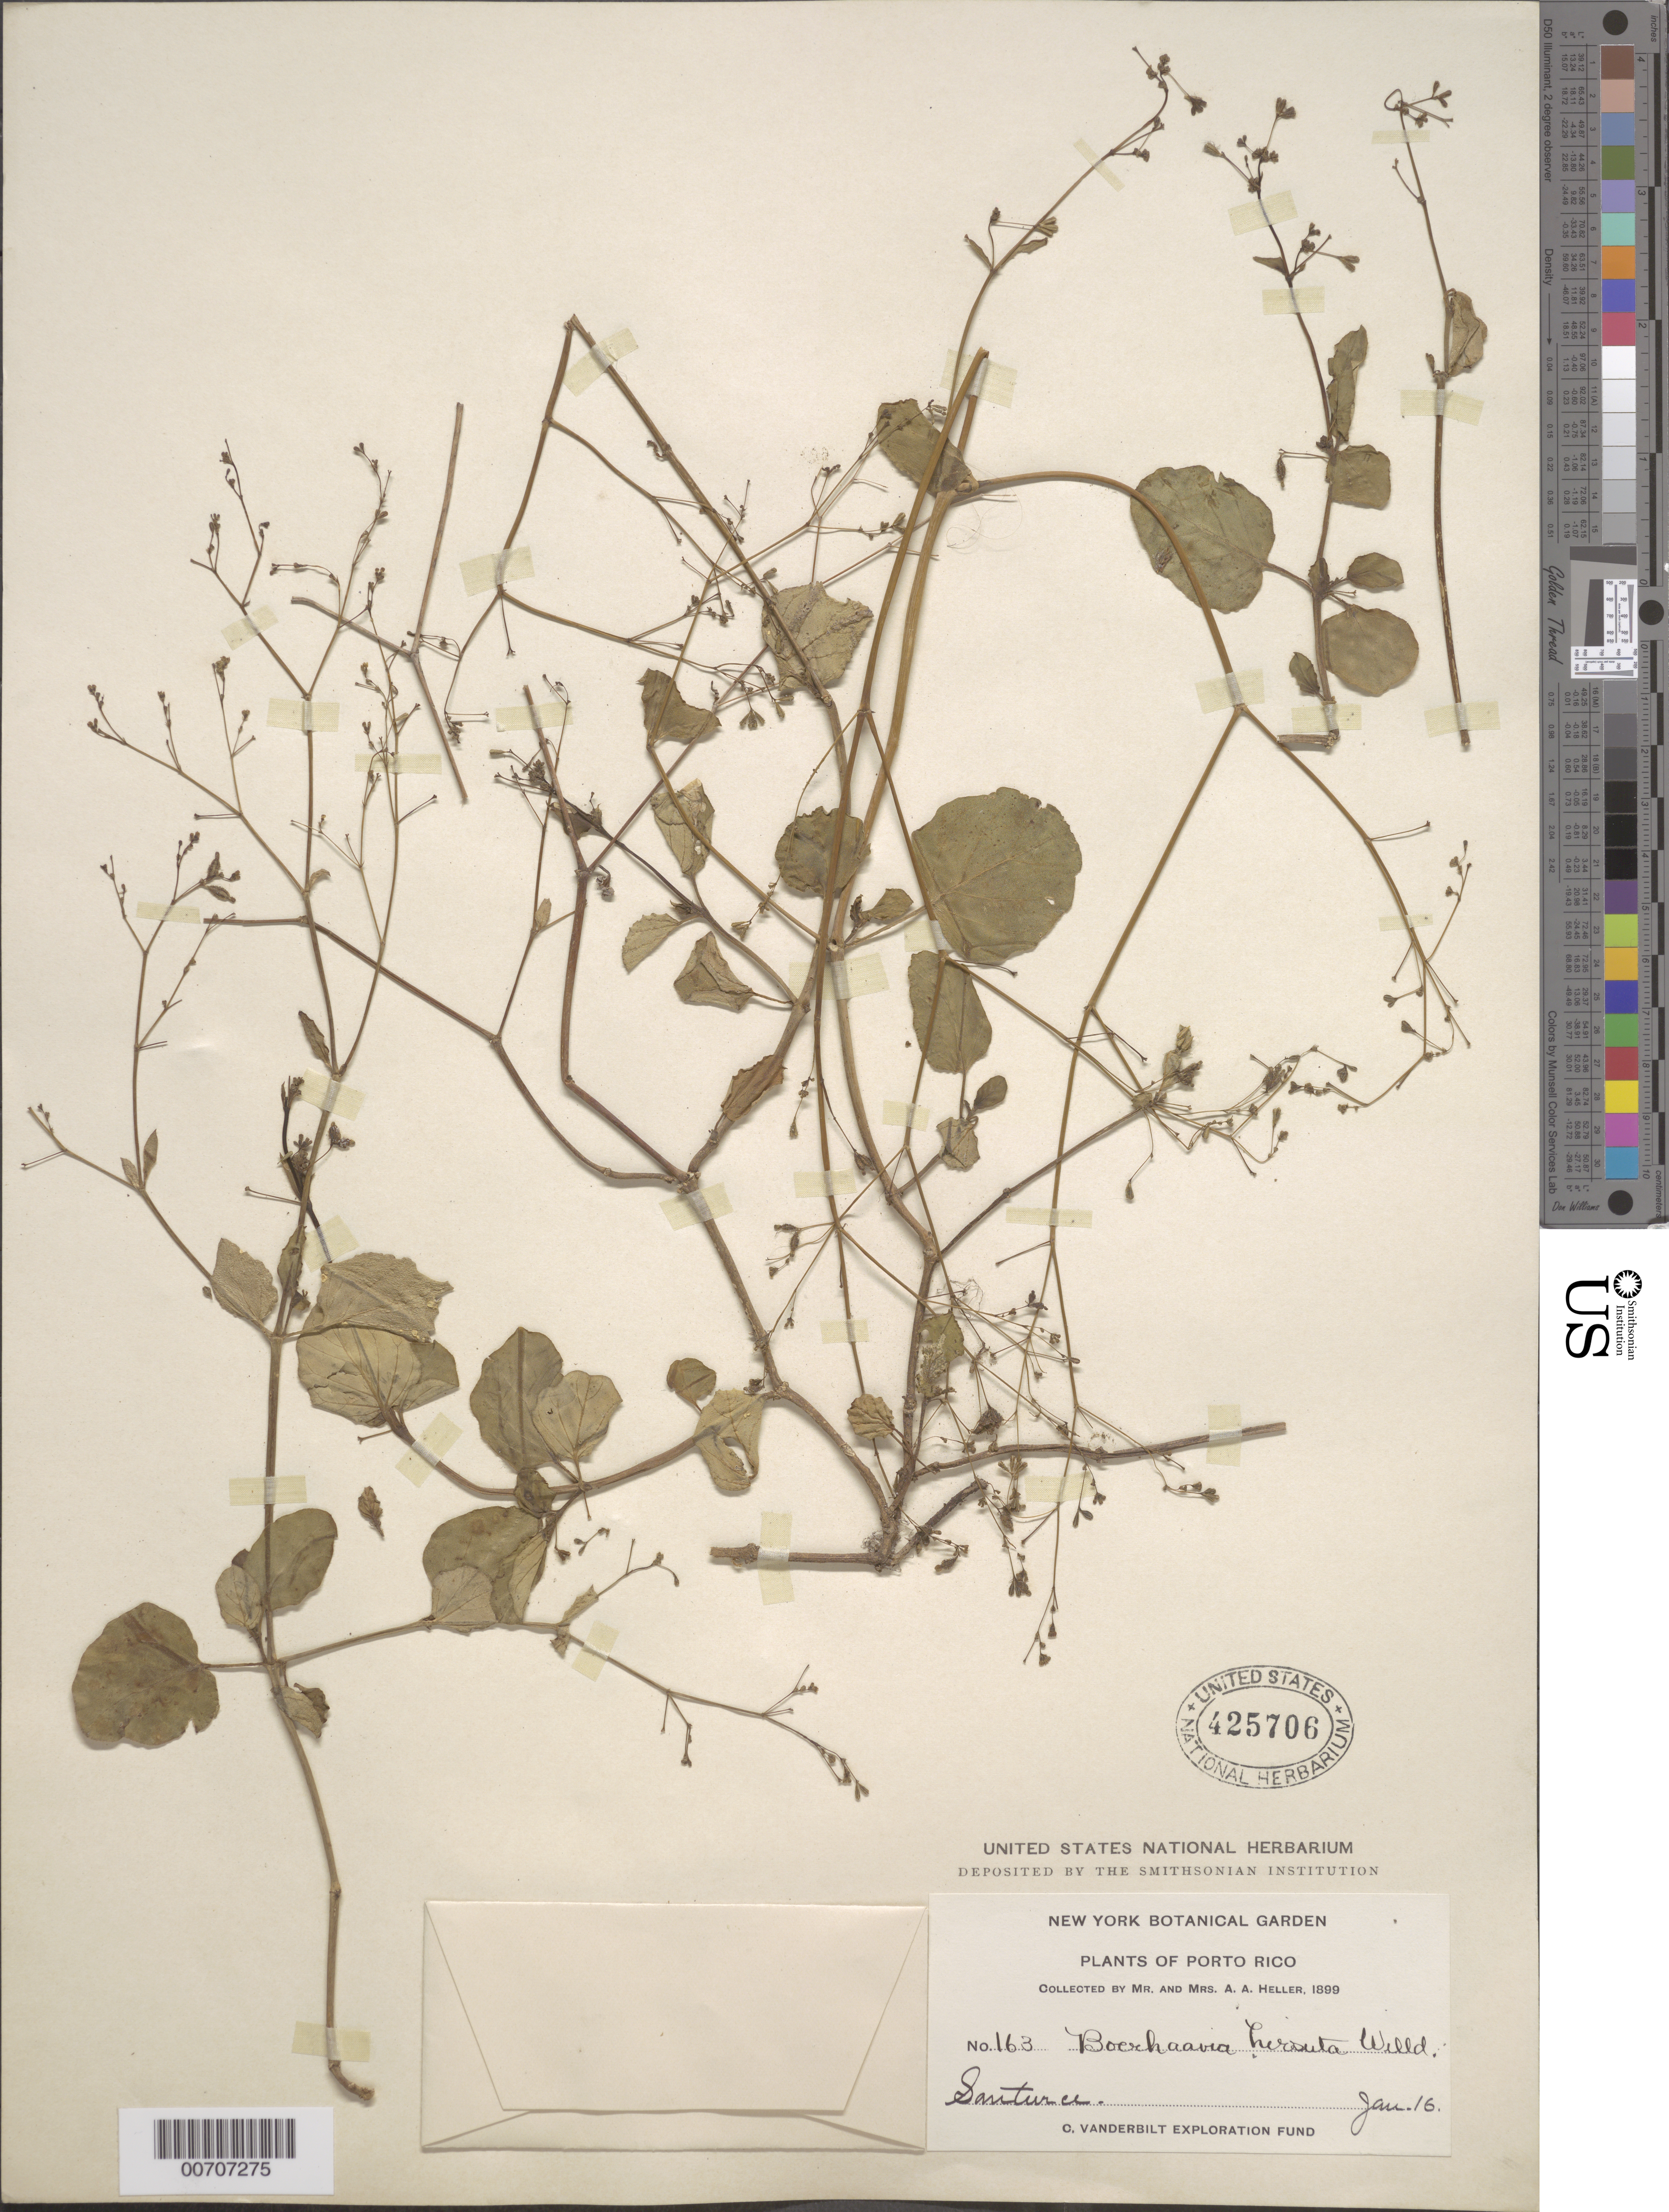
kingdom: Plantae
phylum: Tracheophyta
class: Magnoliopsida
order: Caryophyllales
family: Nyctaginaceae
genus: Boerhavia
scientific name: Boerhavia hirsuta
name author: Willd.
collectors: A. A. Heller & -- Heller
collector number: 163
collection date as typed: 16 Jan 1899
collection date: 1899-01-16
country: Puerto Rico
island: Greater Antilles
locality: Santurce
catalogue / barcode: US 425706